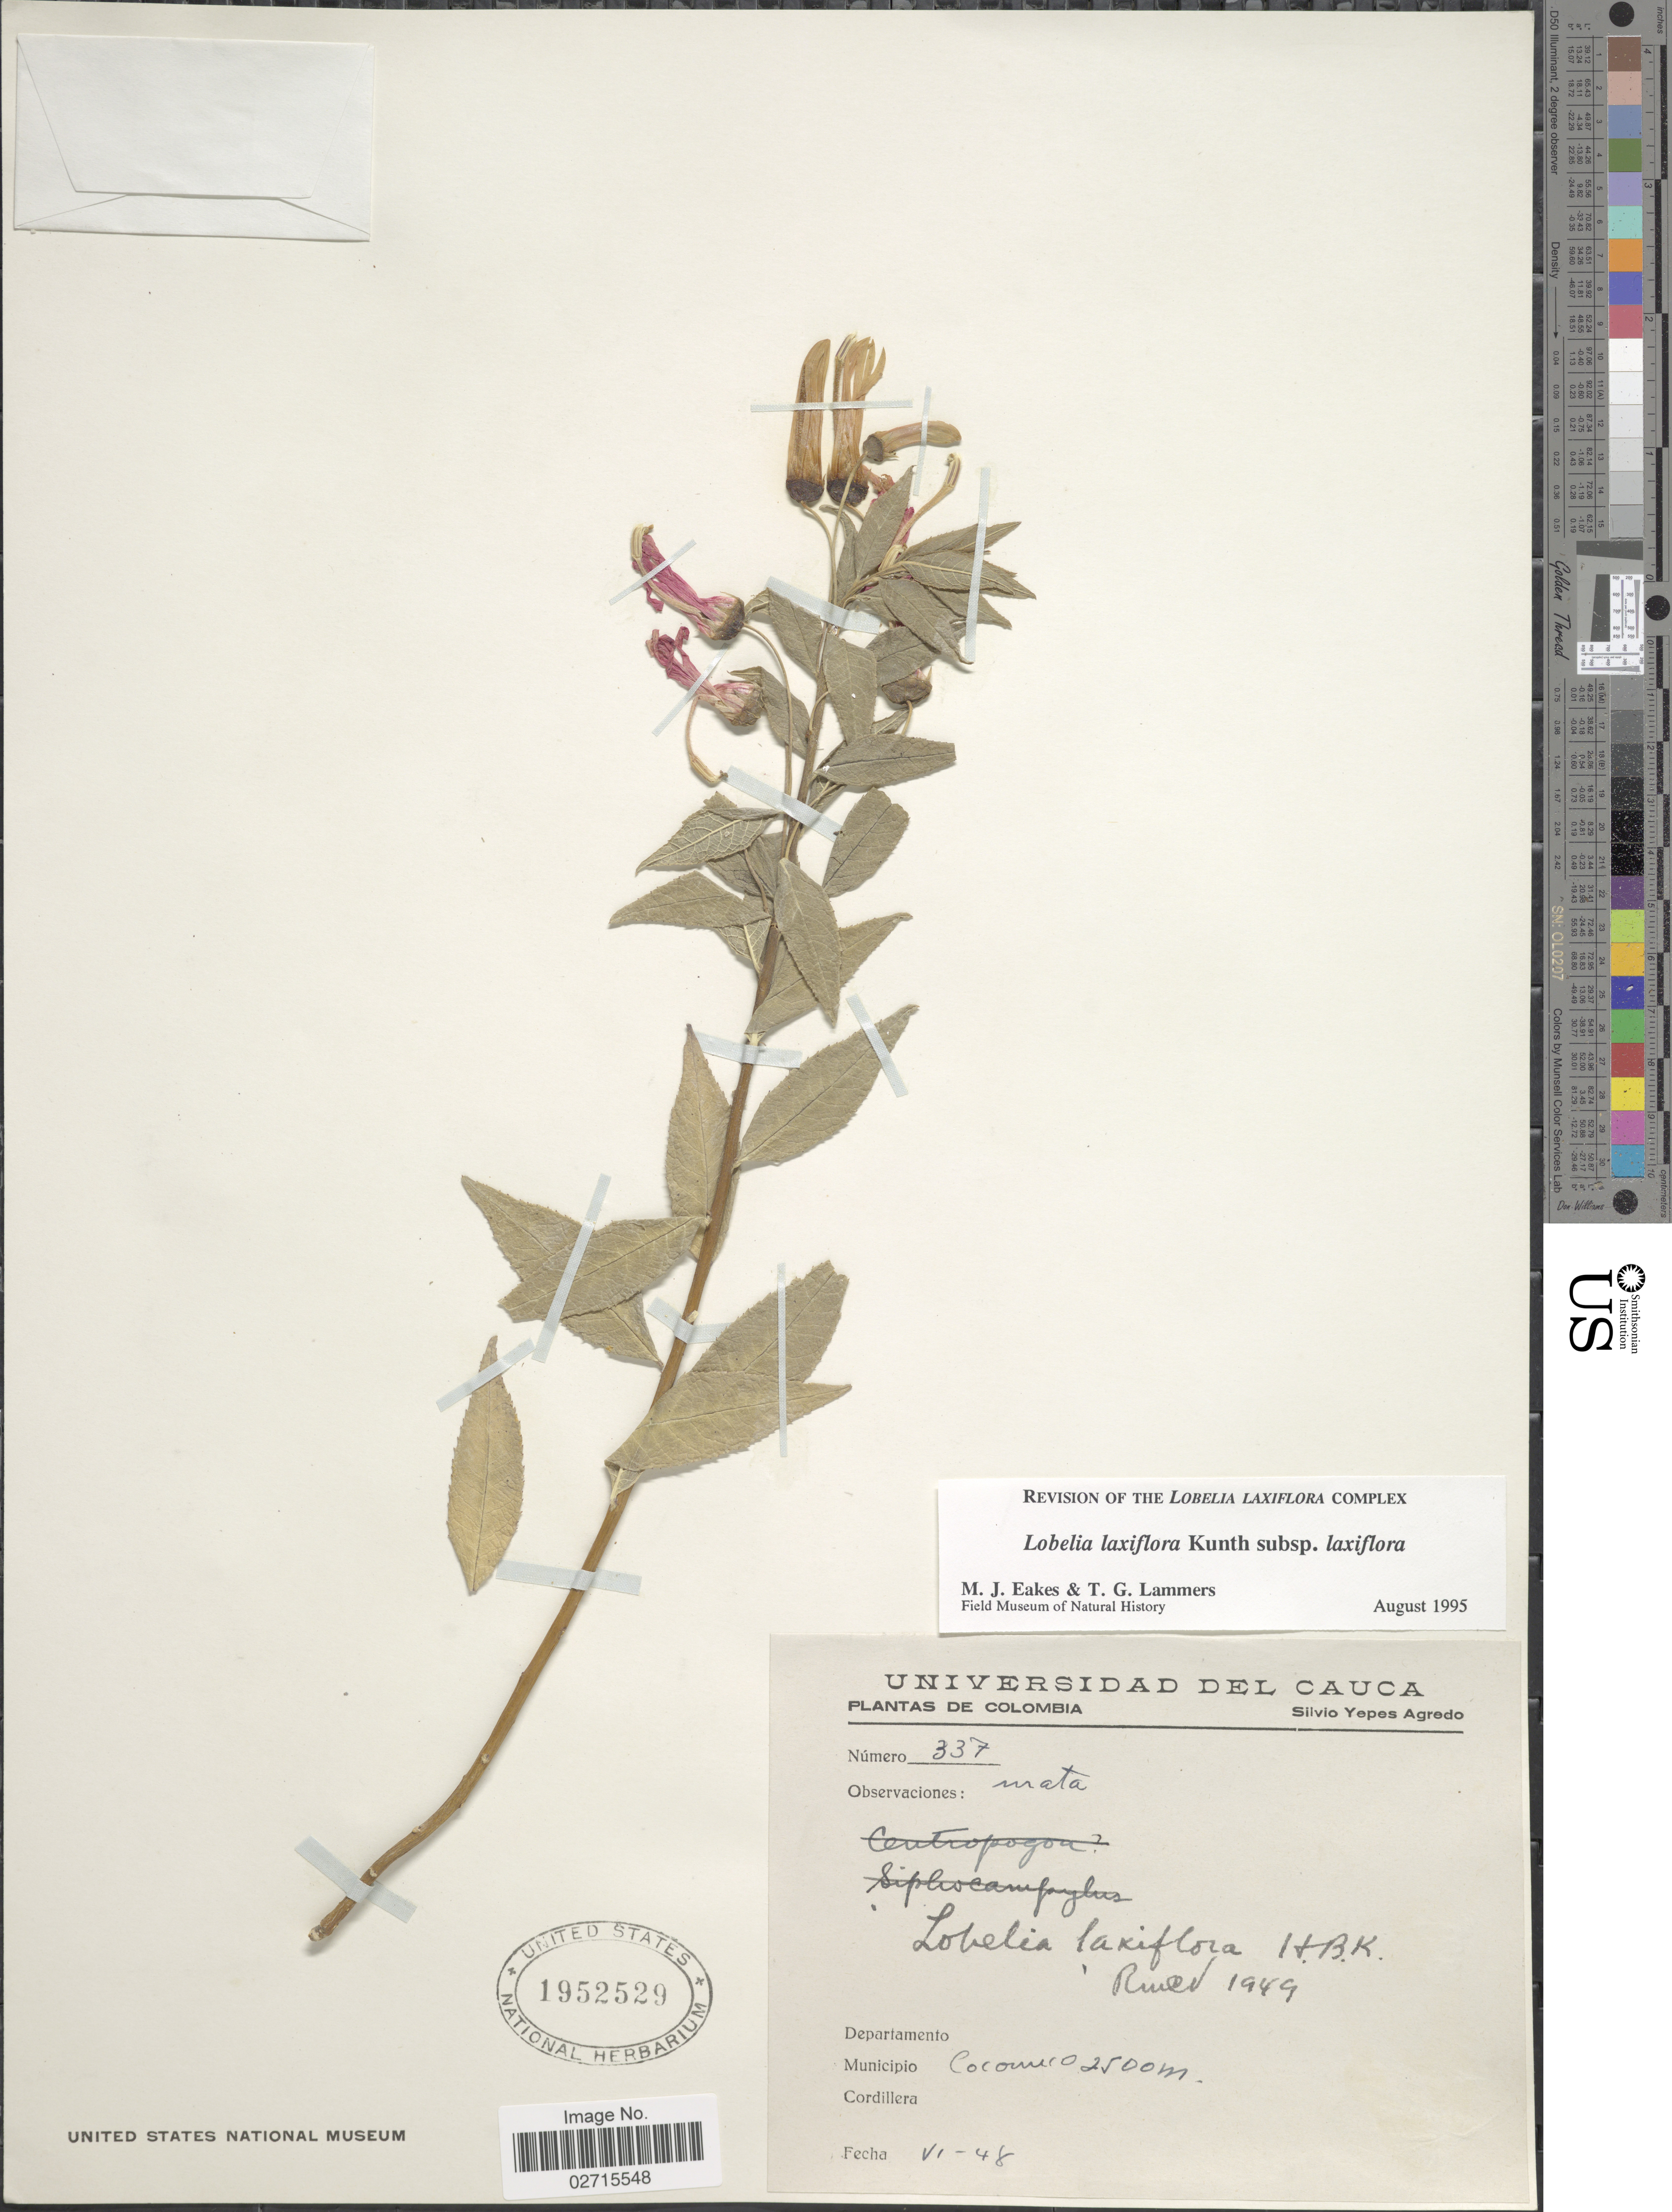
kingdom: Plantae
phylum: Tracheophyta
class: Magnoliopsida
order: Asterales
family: Campanulaceae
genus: Lobelia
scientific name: Lobelia laxiflora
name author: Kunth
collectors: S. Yepes-Agredo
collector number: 337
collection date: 1948-06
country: Colombia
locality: Coconuco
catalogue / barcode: US 1952529